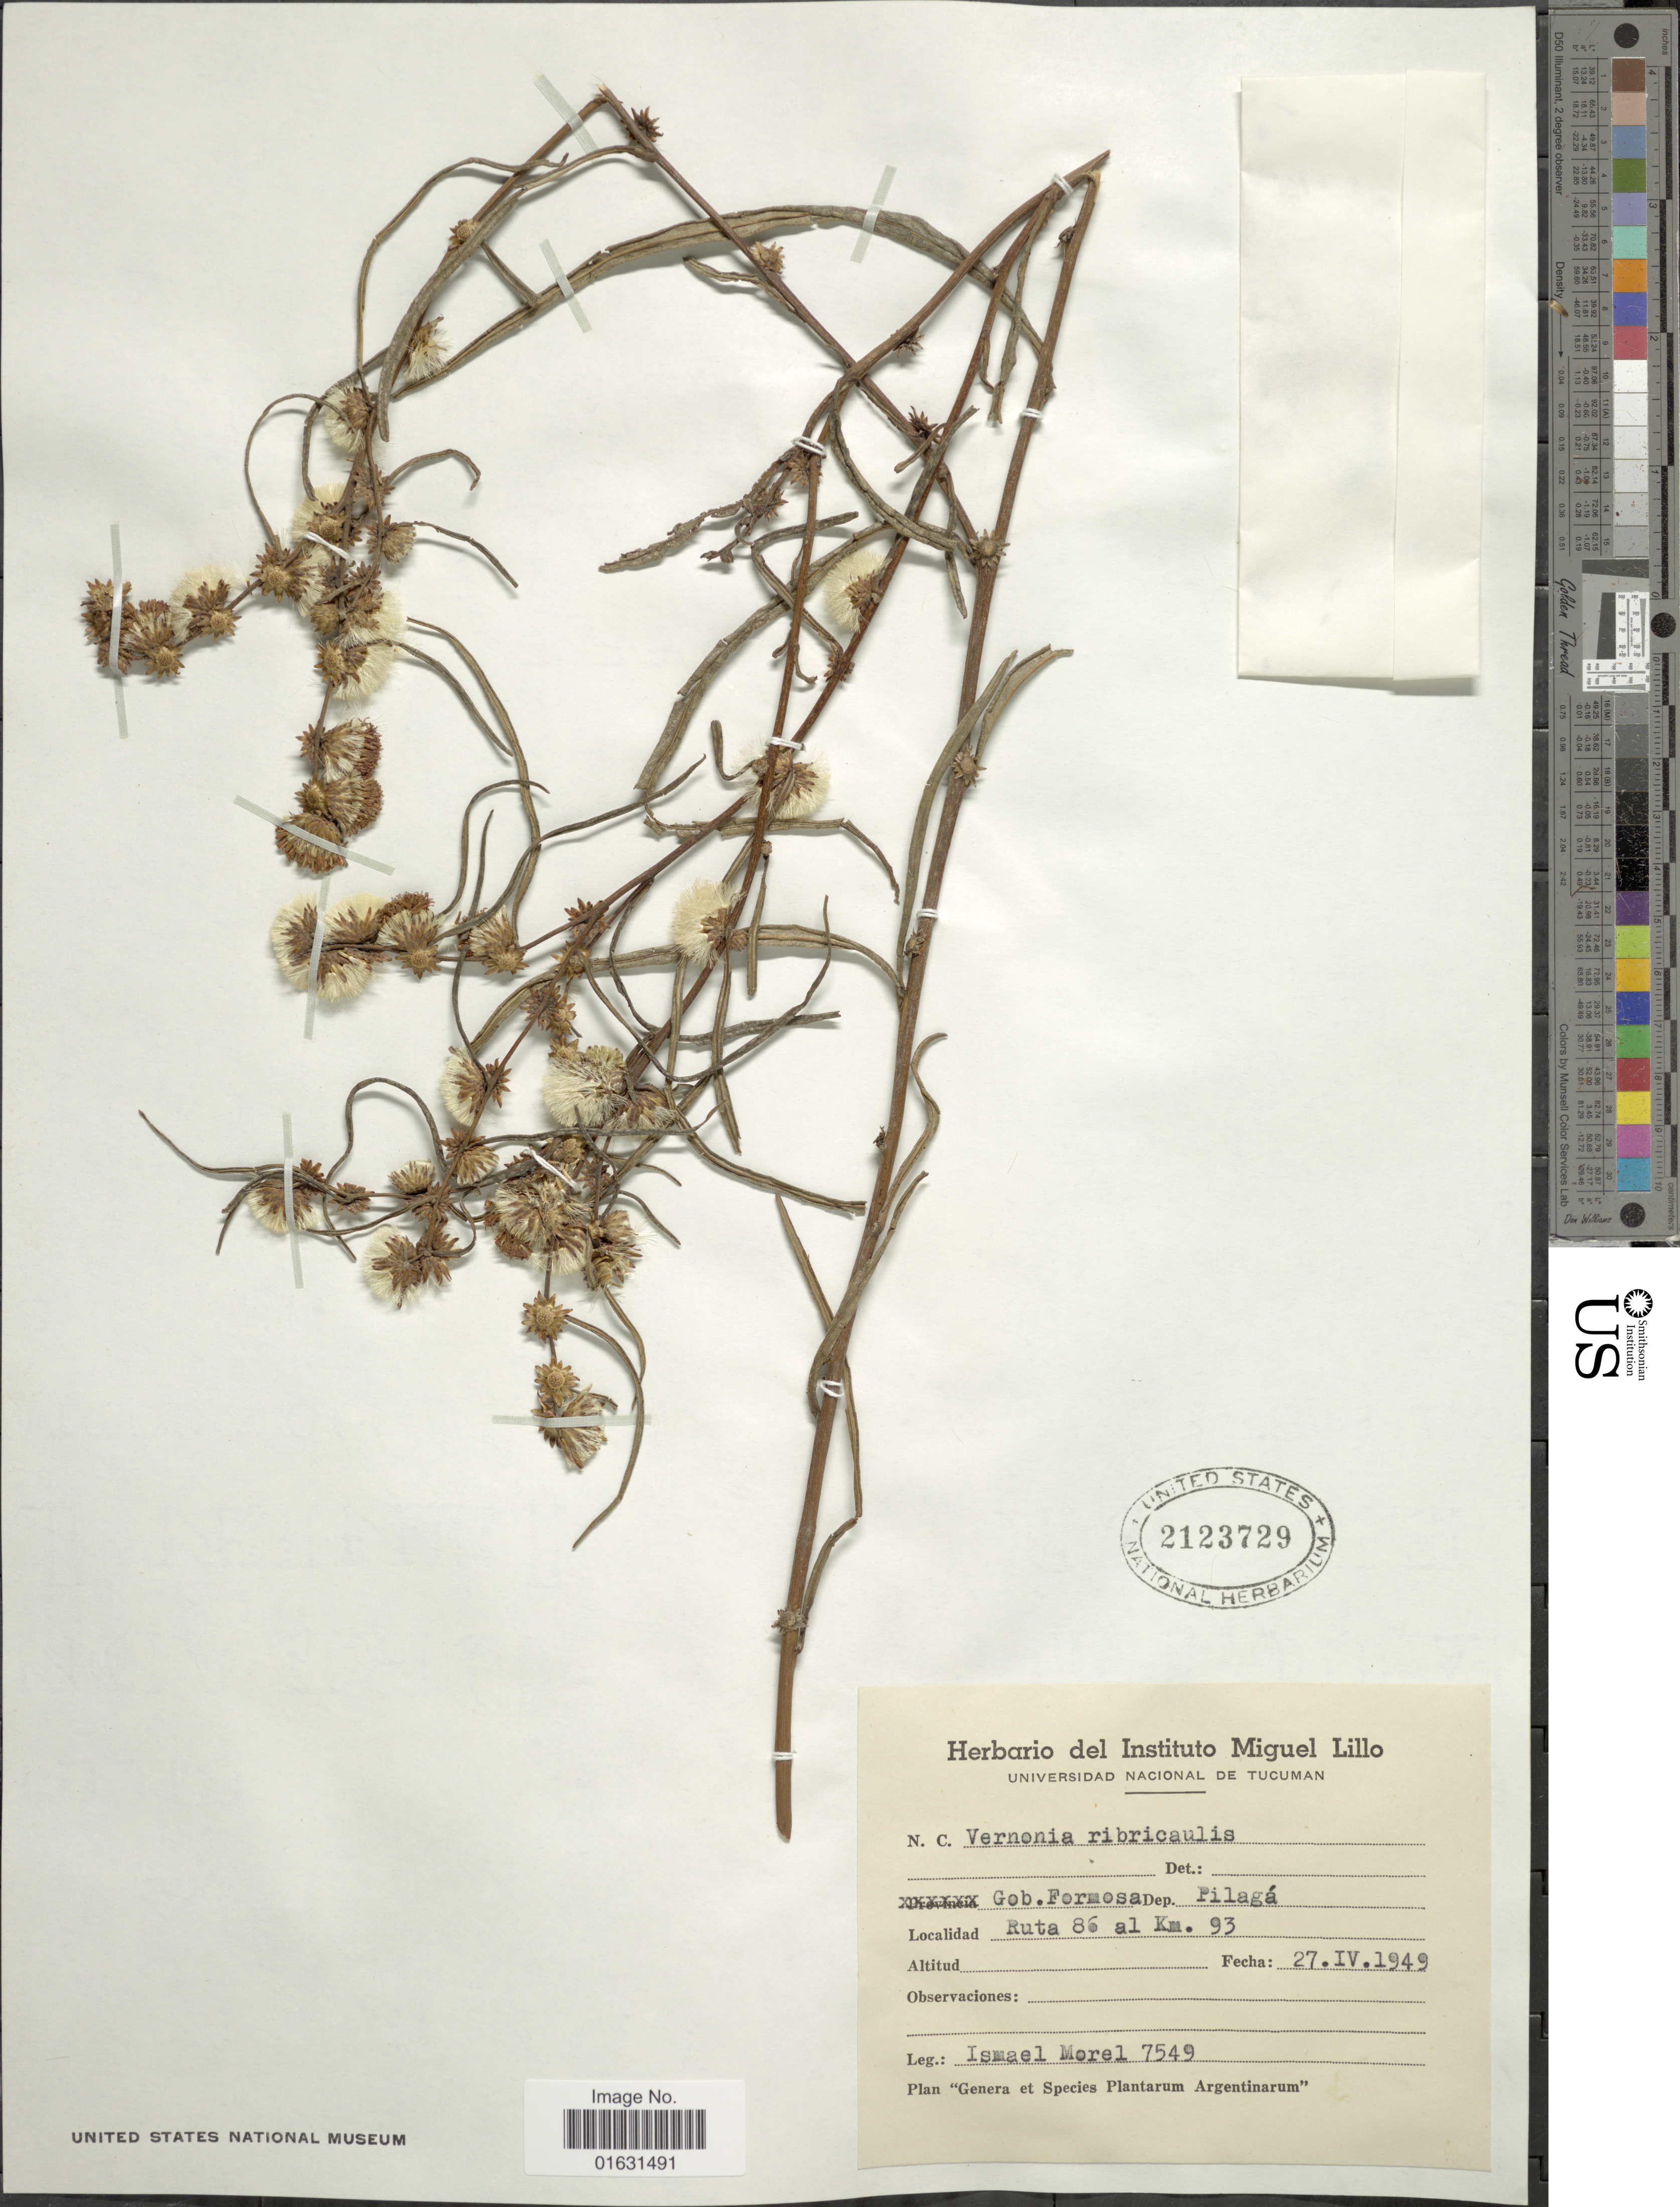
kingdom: Plantae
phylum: Tracheophyta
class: Magnoliopsida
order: Asterales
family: Asteraceae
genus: Lessingianthus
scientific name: Lessingianthus rubricaulis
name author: (Humb. & Bonpl.) H. Rob.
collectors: I. Morel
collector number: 7549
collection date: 1949-04-27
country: Argentina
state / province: Formosa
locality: Pilaga, Ruta 86 al Km. 93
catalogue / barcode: US 2123729